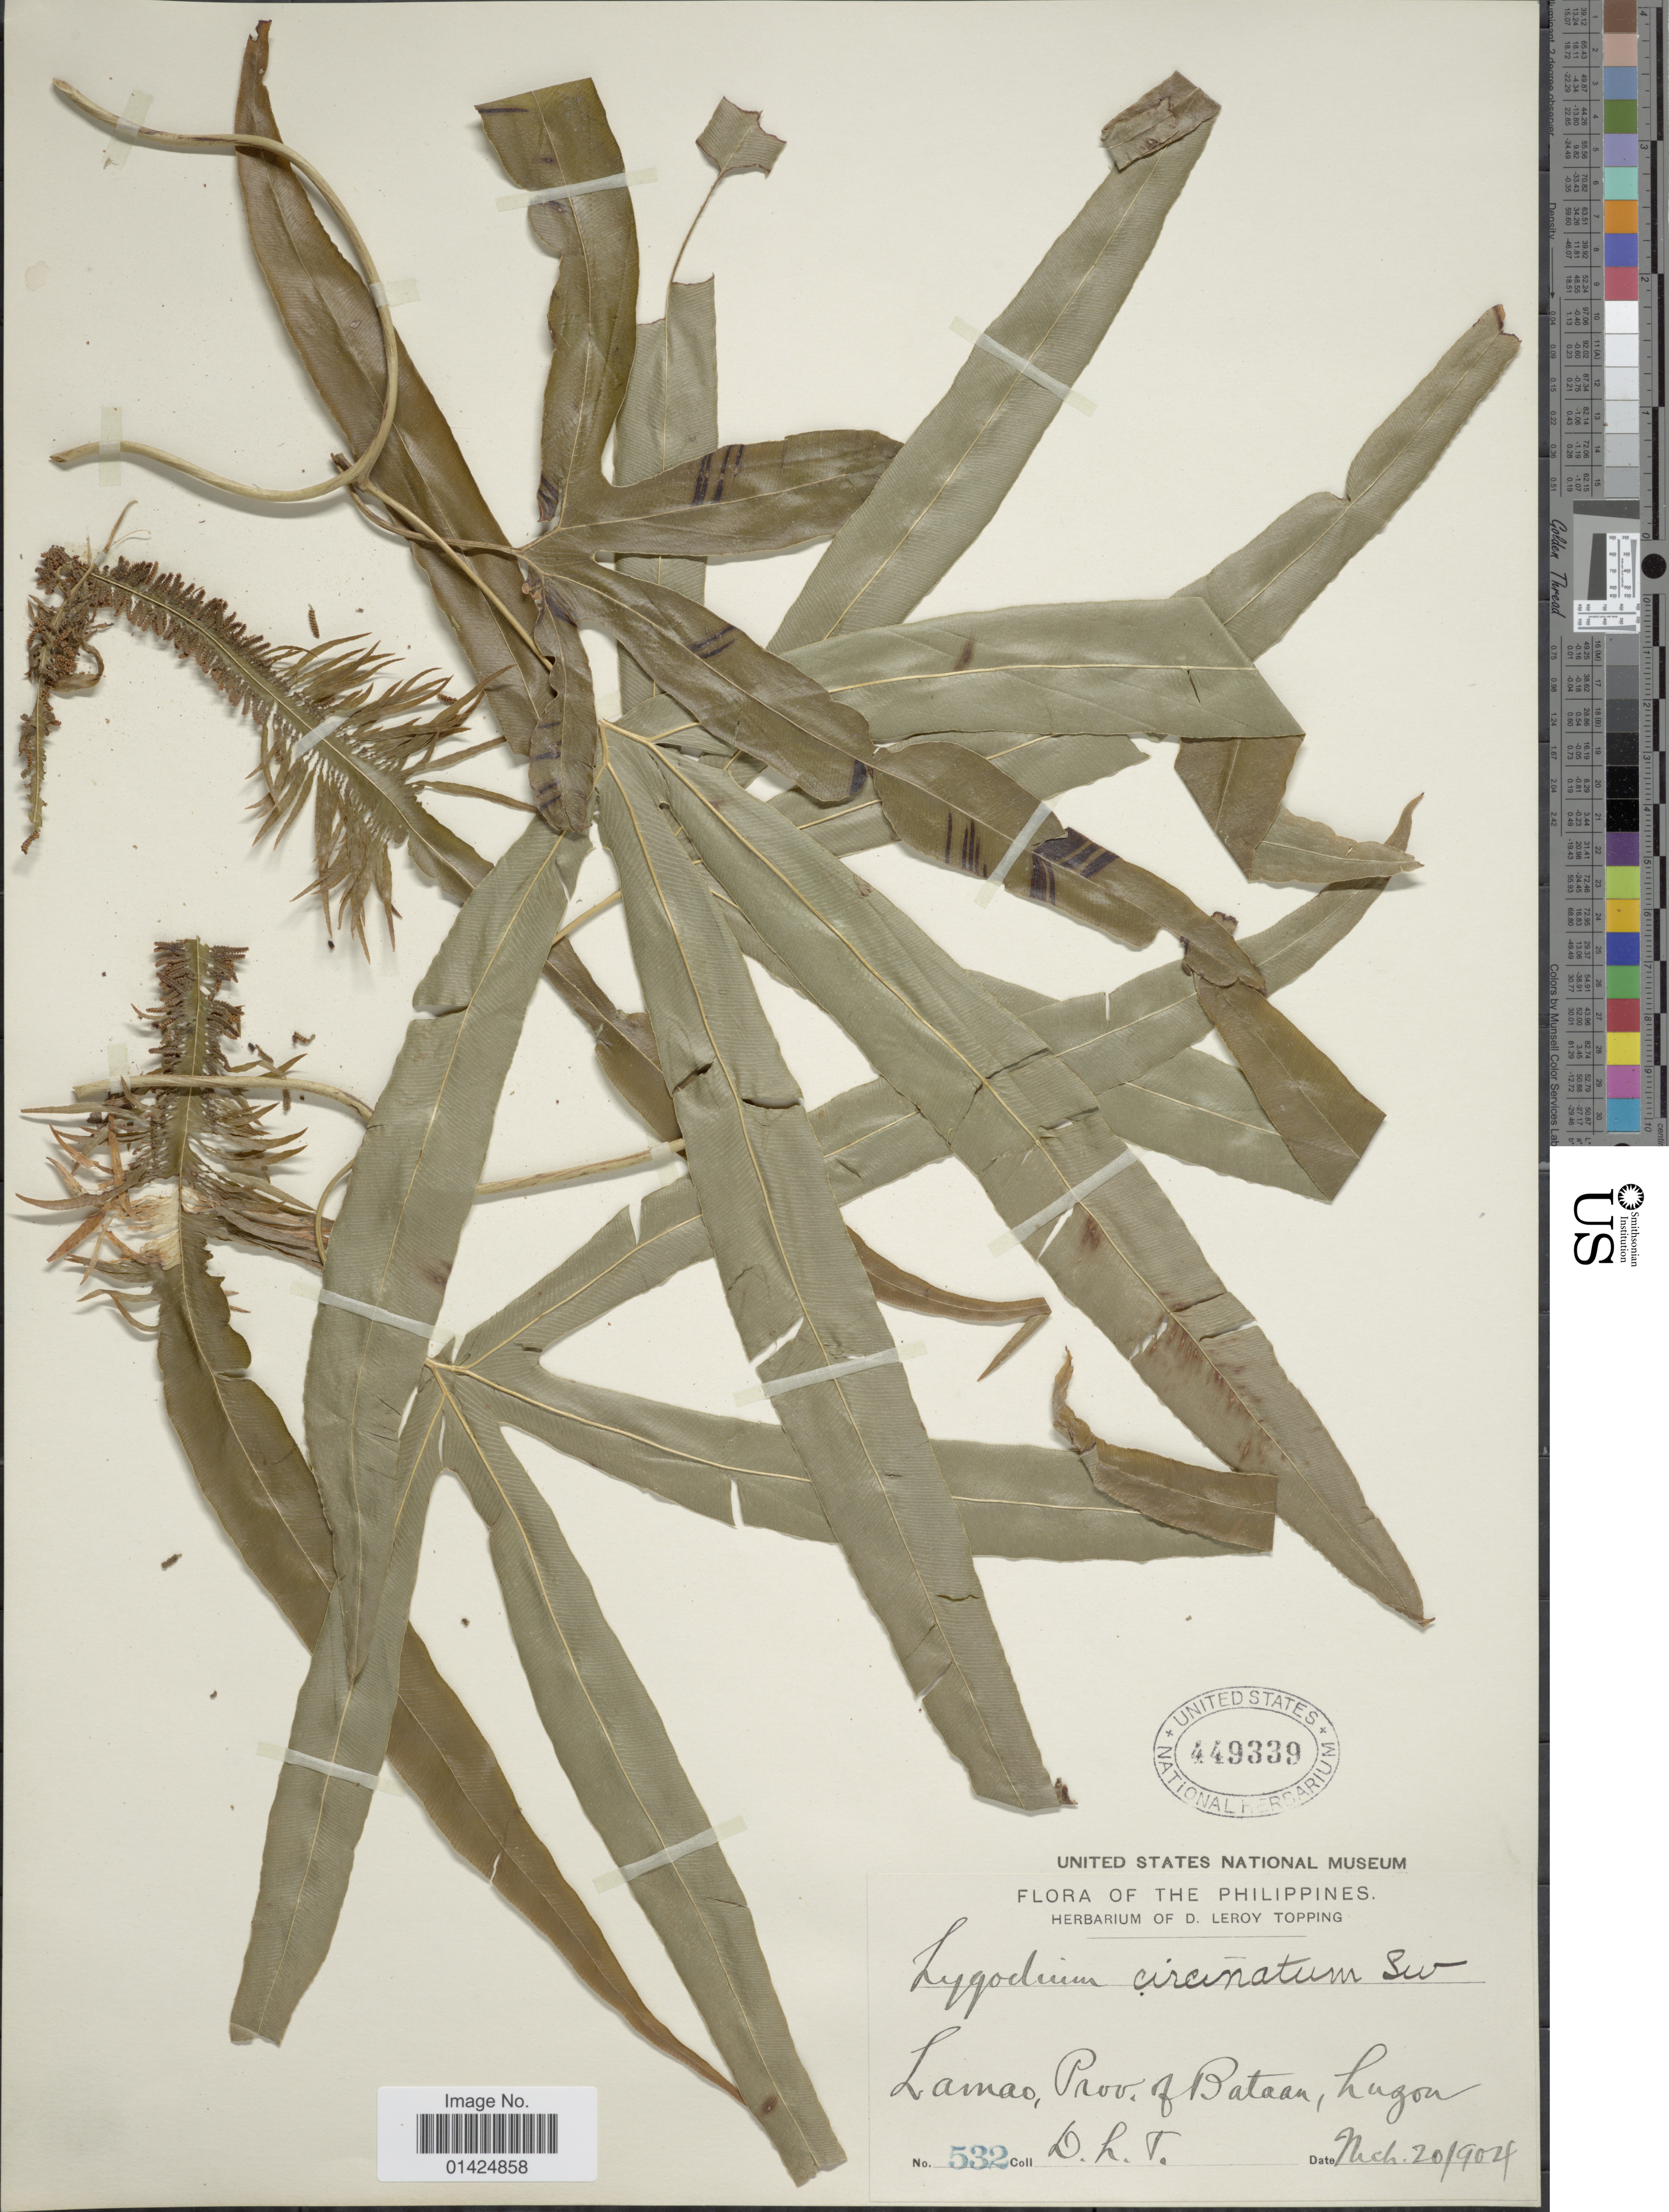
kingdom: Plantae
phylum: Tracheophyta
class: Polypodiopsida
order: Schizaeales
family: Lygodiaceae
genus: Lygodium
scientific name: Lygodium circinnatum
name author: (Burm. f.) Sw.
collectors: D. L. Topping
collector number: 532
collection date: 1904-03-20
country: Philippines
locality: Lamao, Prov. of Bataan. Luzon.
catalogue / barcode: US 449339